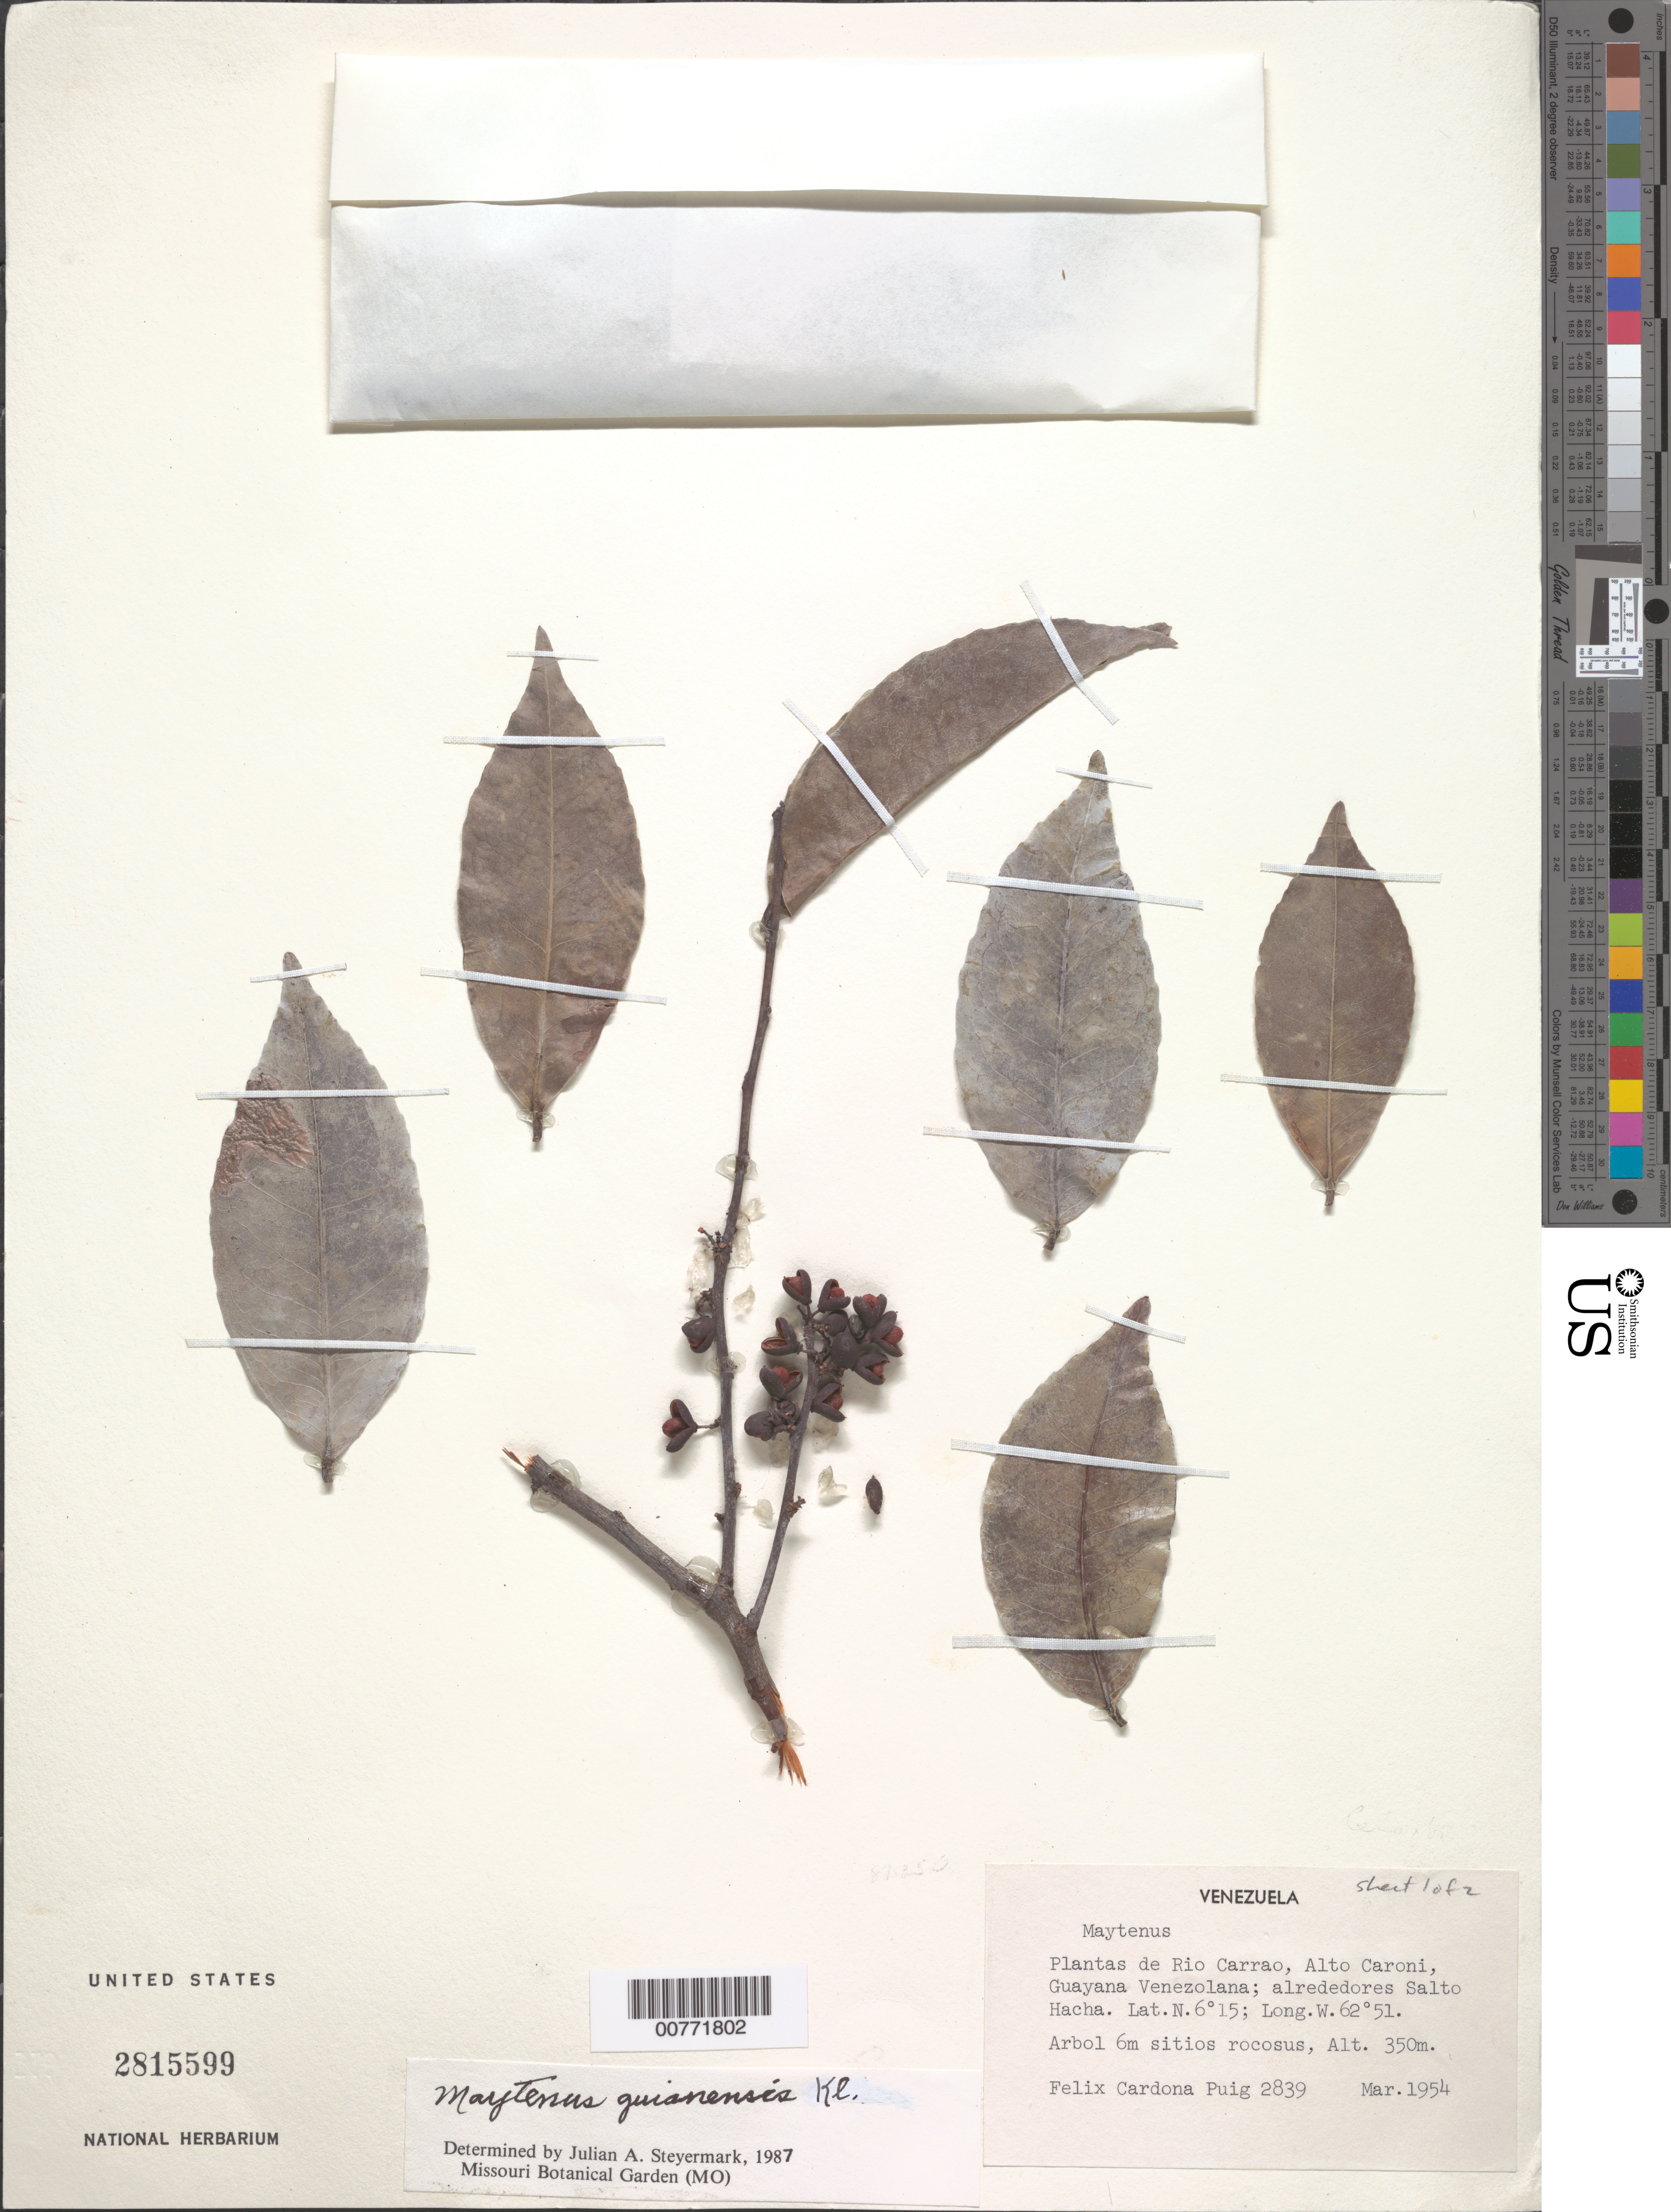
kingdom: Plantae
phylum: Tracheophyta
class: Magnoliopsida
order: Celastrales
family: Celastraceae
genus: Maytenus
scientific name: Maytenus guyanensis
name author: Klotzsch ex Reissek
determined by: Steyermark, Julian A., (VEN)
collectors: F. Cardona Puig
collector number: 2839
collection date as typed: Mar-54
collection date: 1954-03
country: Venezuela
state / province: Bolívar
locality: Alto Río Caroni, Rio Carrao, Salto Hacha, Guayana Venezolana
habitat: Rocky areas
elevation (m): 350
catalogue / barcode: US 2815599